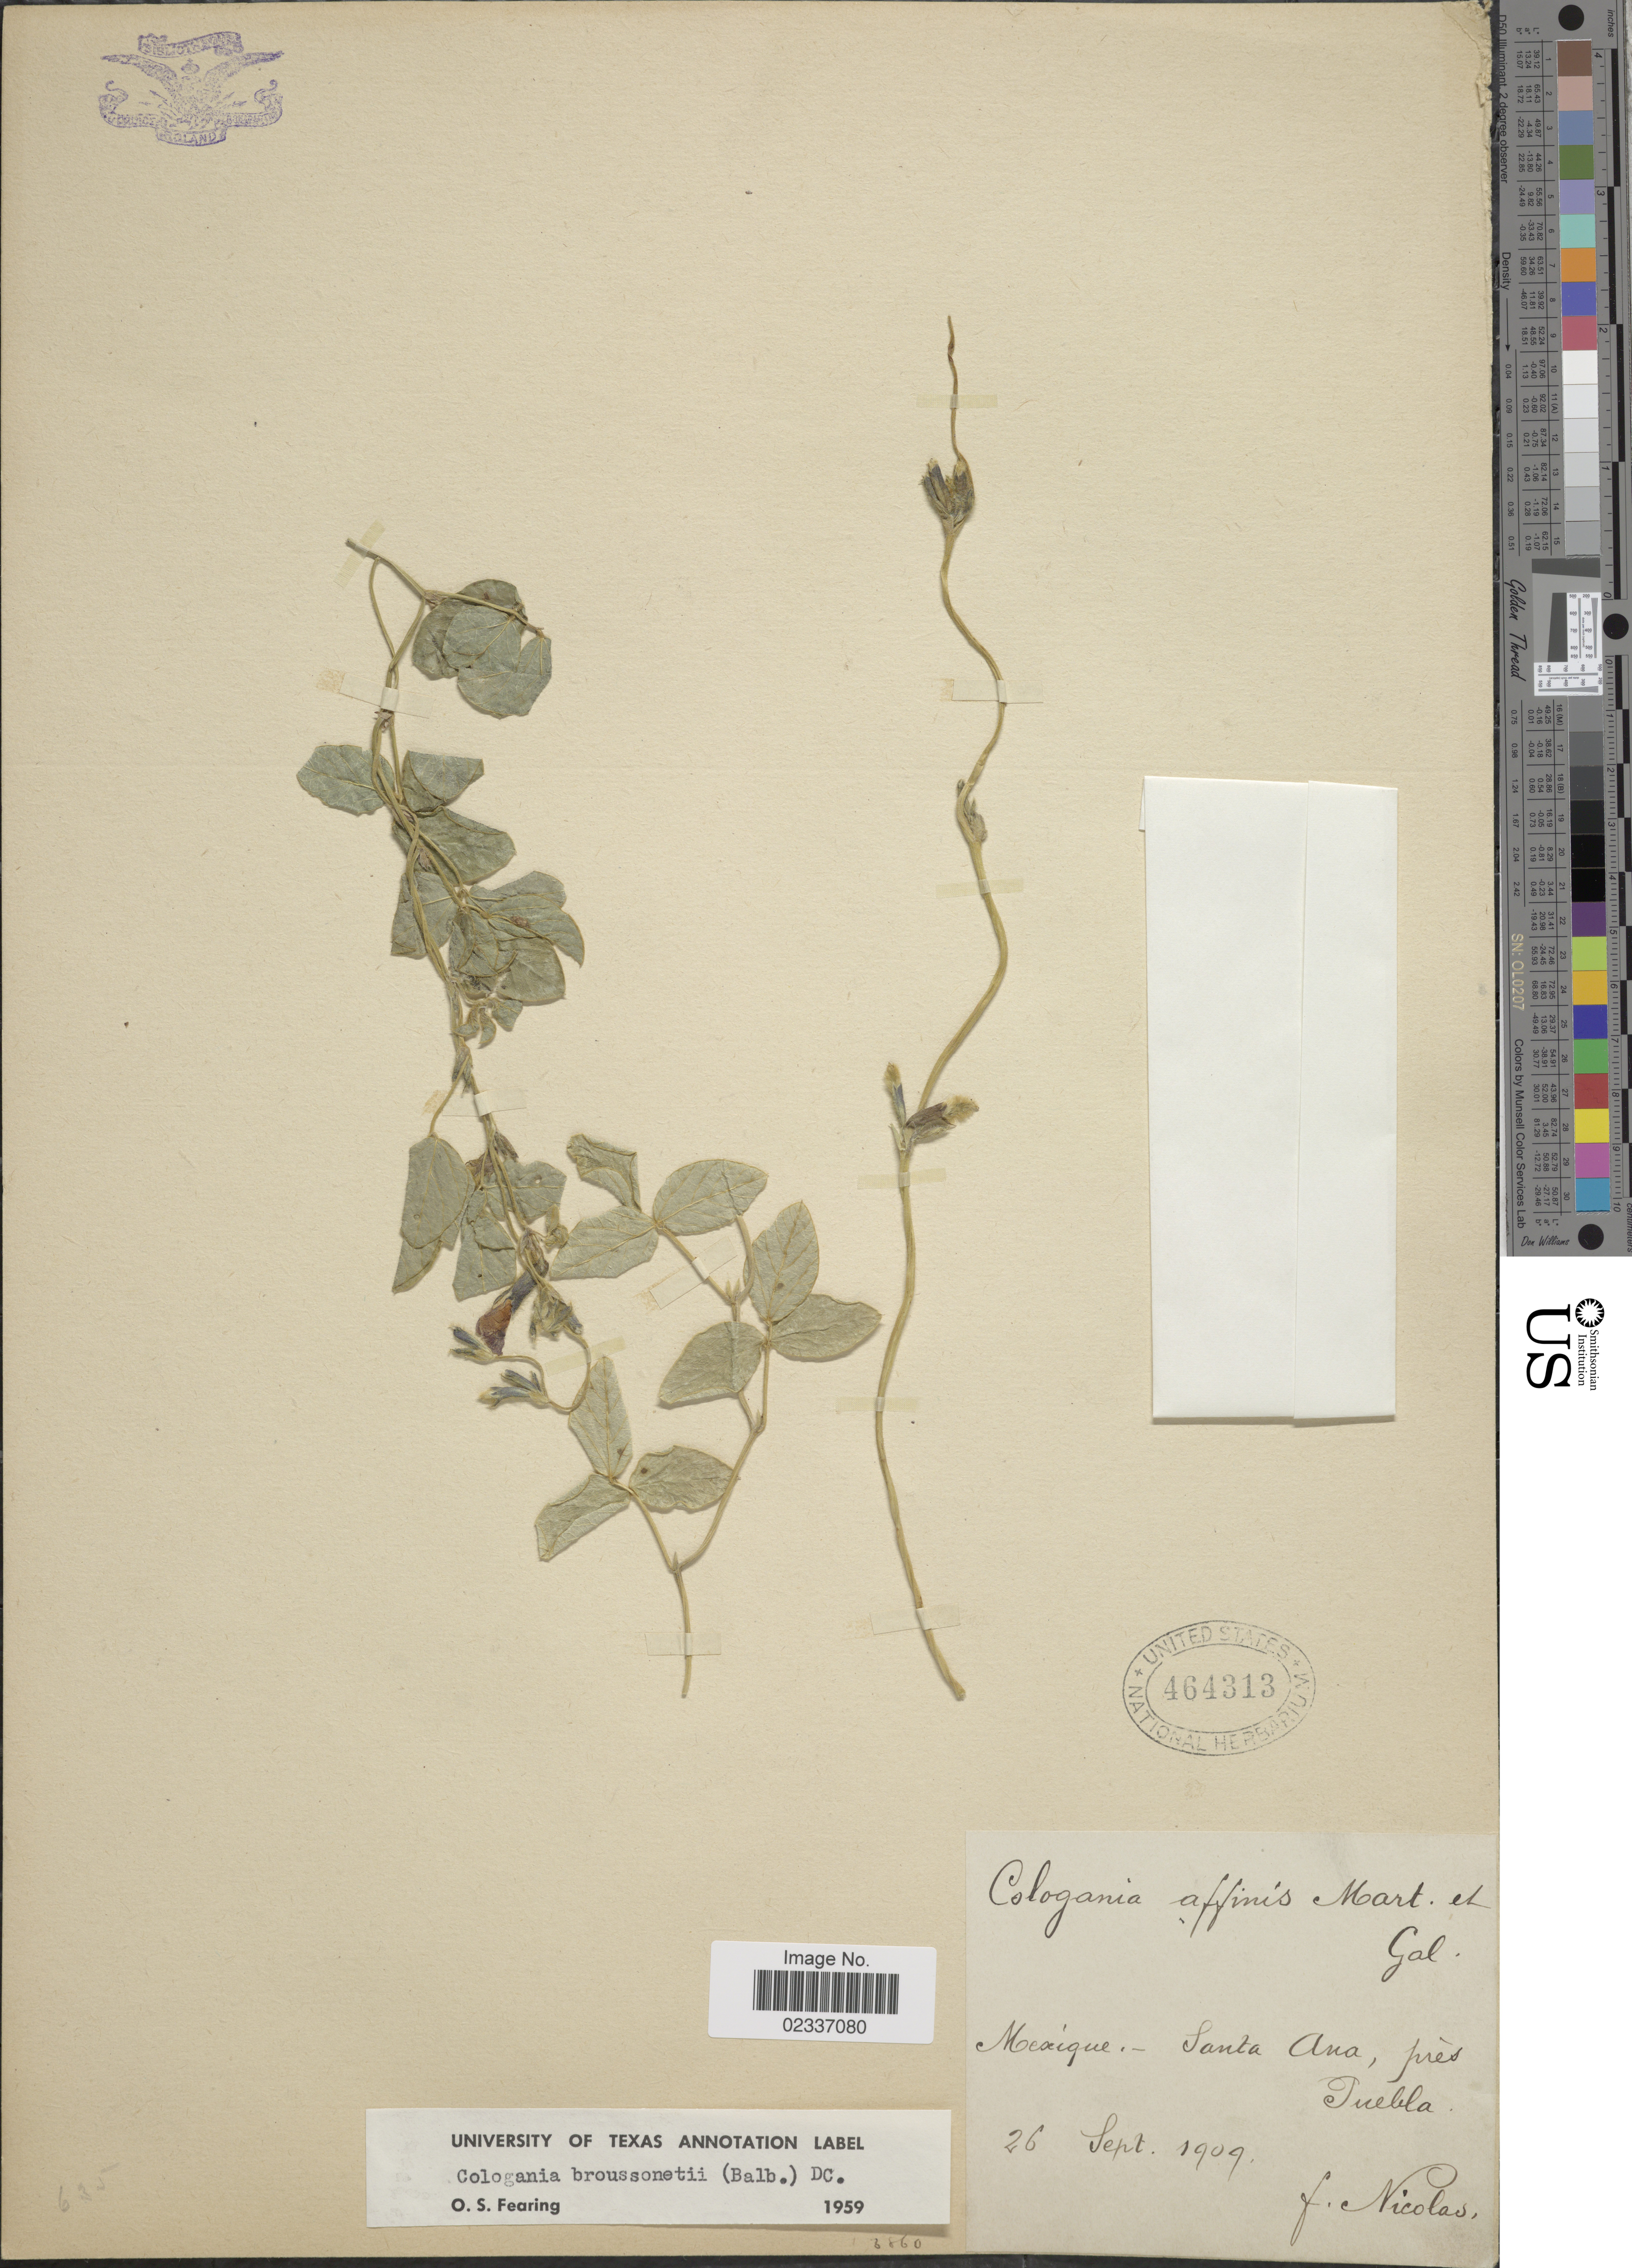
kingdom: Plantae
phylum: Tracheophyta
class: Magnoliopsida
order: Fabales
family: Fabaceae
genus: Cologania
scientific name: Cologania broussonetii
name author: (Balb.) DC.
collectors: F. Nicolas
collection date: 1909-09-26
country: Mexico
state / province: Puebla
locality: Santa Ana, prés Puebla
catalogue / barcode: US 464313